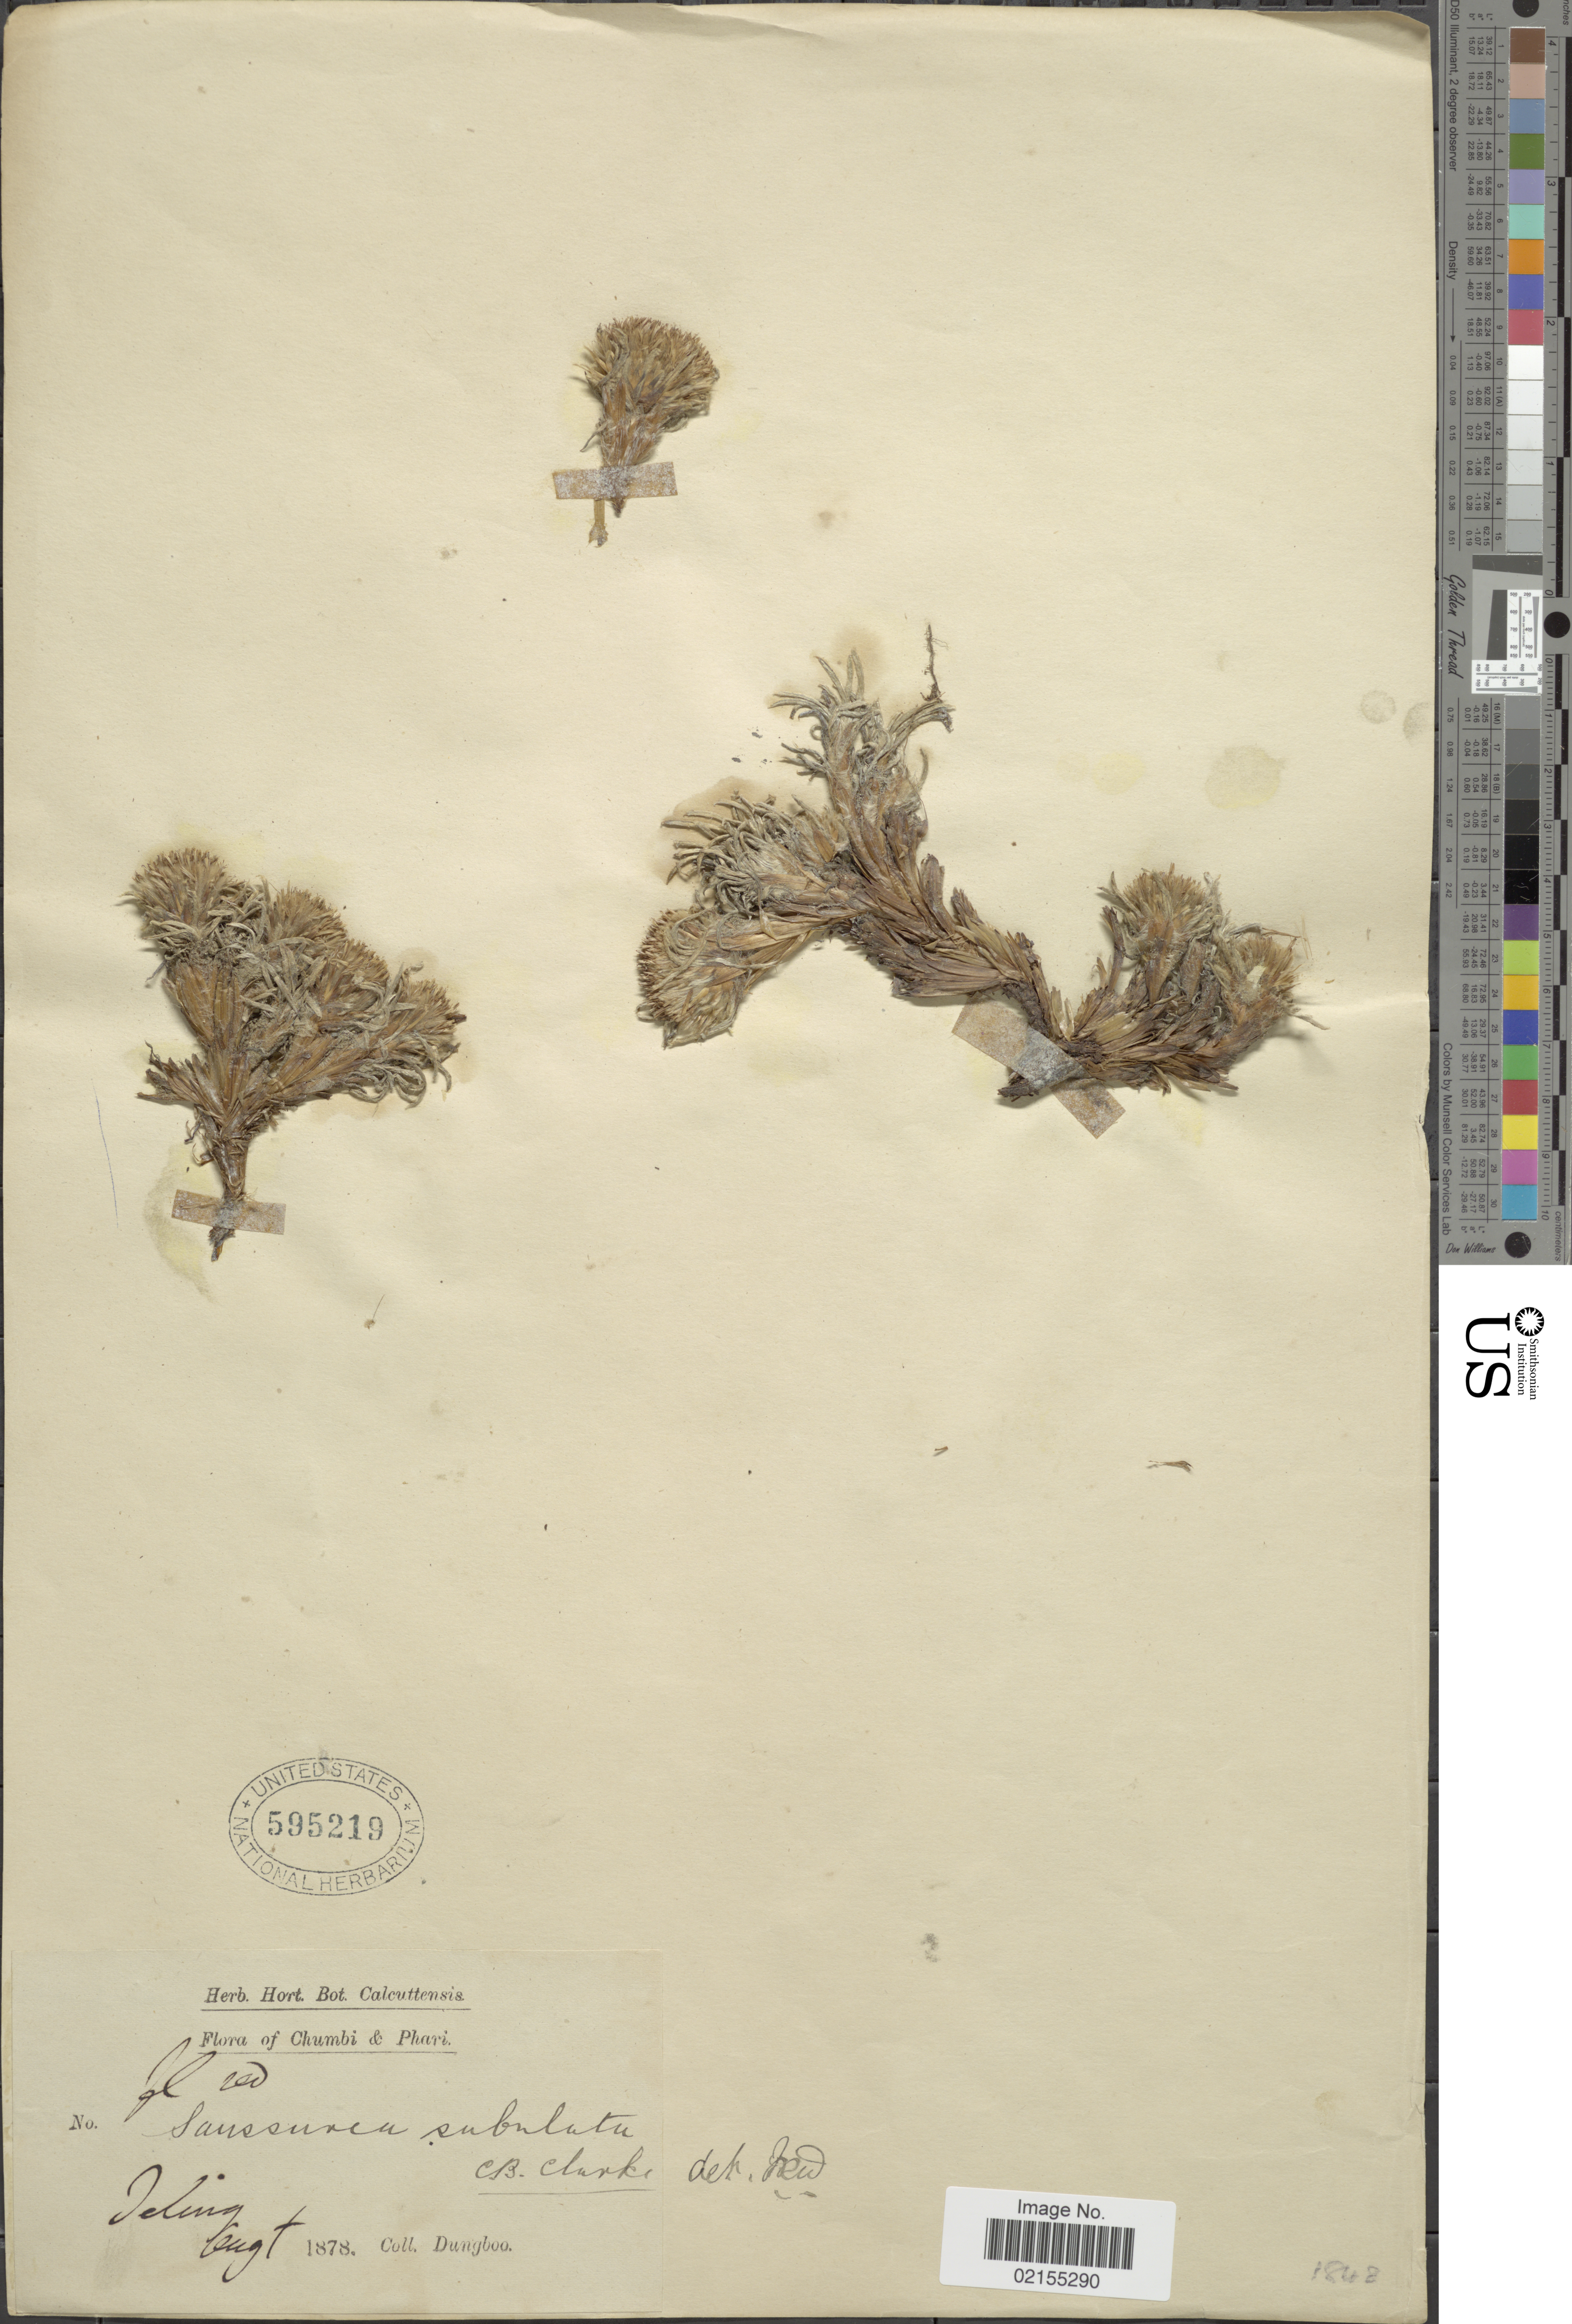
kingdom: Plantae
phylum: Tracheophyta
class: Magnoliopsida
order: Asterales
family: Asteraceae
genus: Saussurea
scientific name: Saussurea subulata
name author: C.B. Clarke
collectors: Dungboo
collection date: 1878-08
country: India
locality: Chumbi & Phari, Teking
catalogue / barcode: US 595219